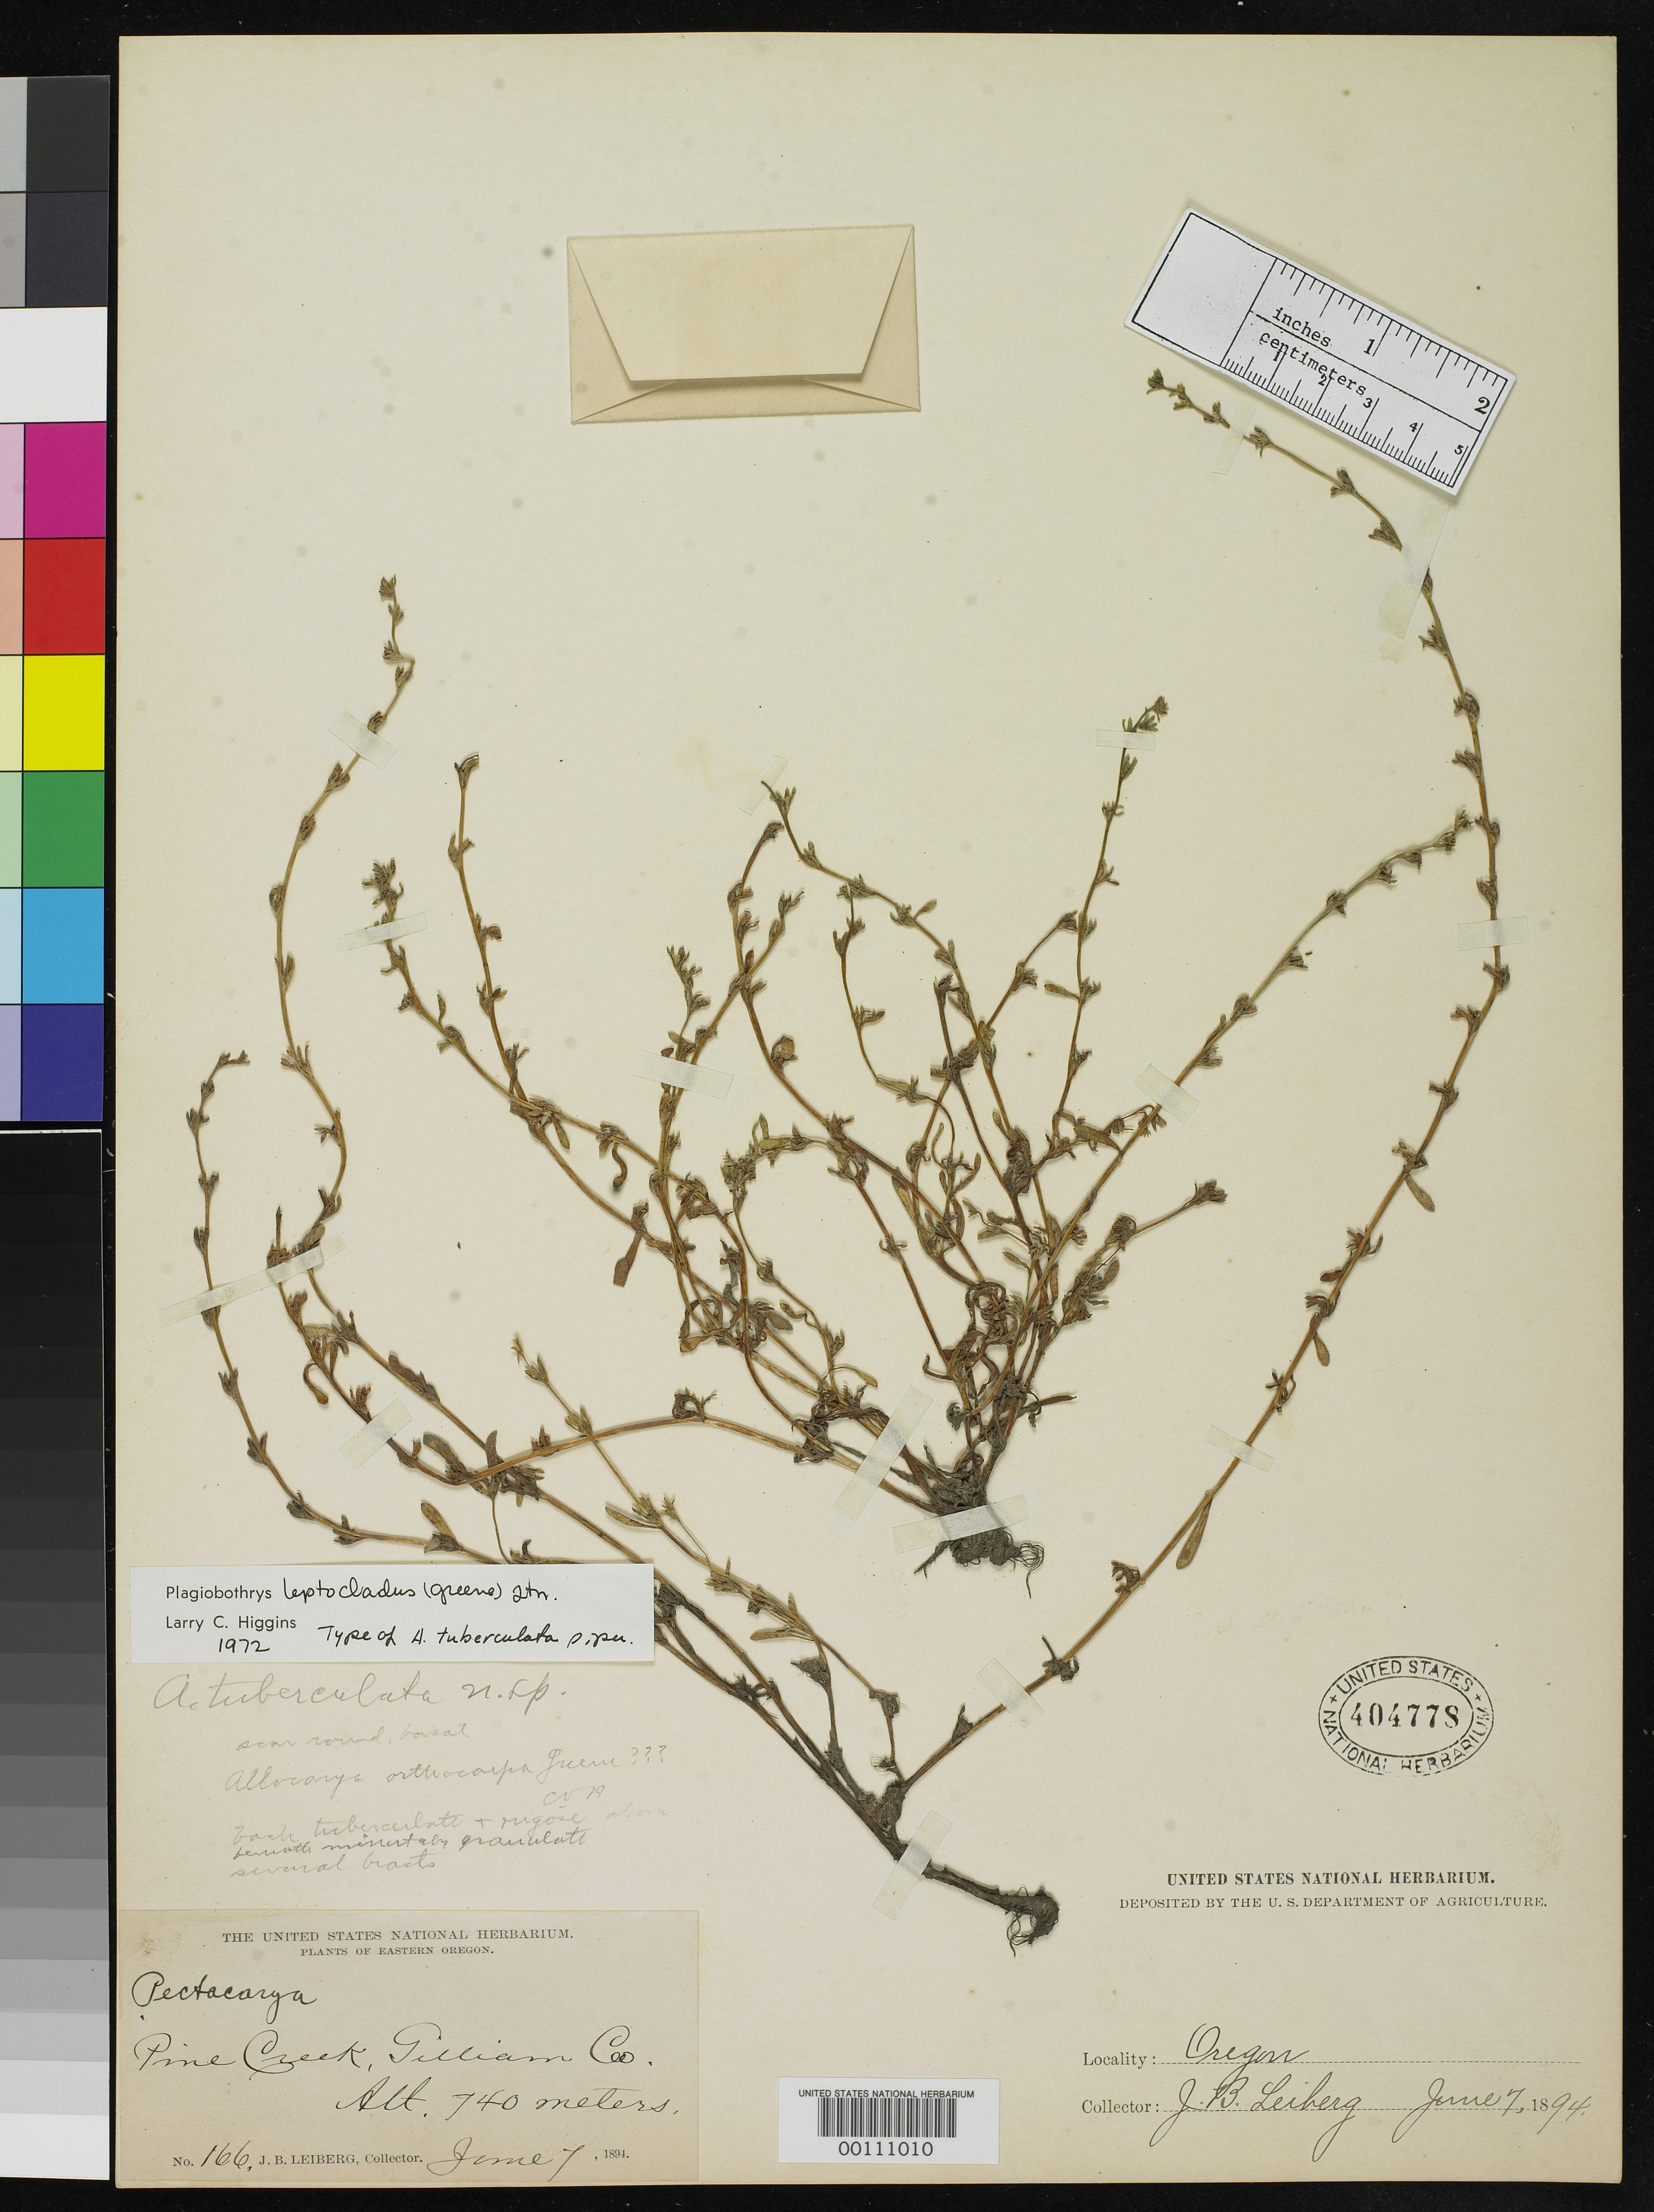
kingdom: Plantae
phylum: Tracheophyta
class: Magnoliopsida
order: Boraginales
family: Boraginaceae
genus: Allocarya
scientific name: Allocarya tuberculata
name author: Piper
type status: Holotype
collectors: J. Leiberg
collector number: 166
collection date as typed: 07 Jun 1894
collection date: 1894-06-07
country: United States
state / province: Oregon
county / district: Gilliam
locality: Pine Creek.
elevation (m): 740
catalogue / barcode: US 404778